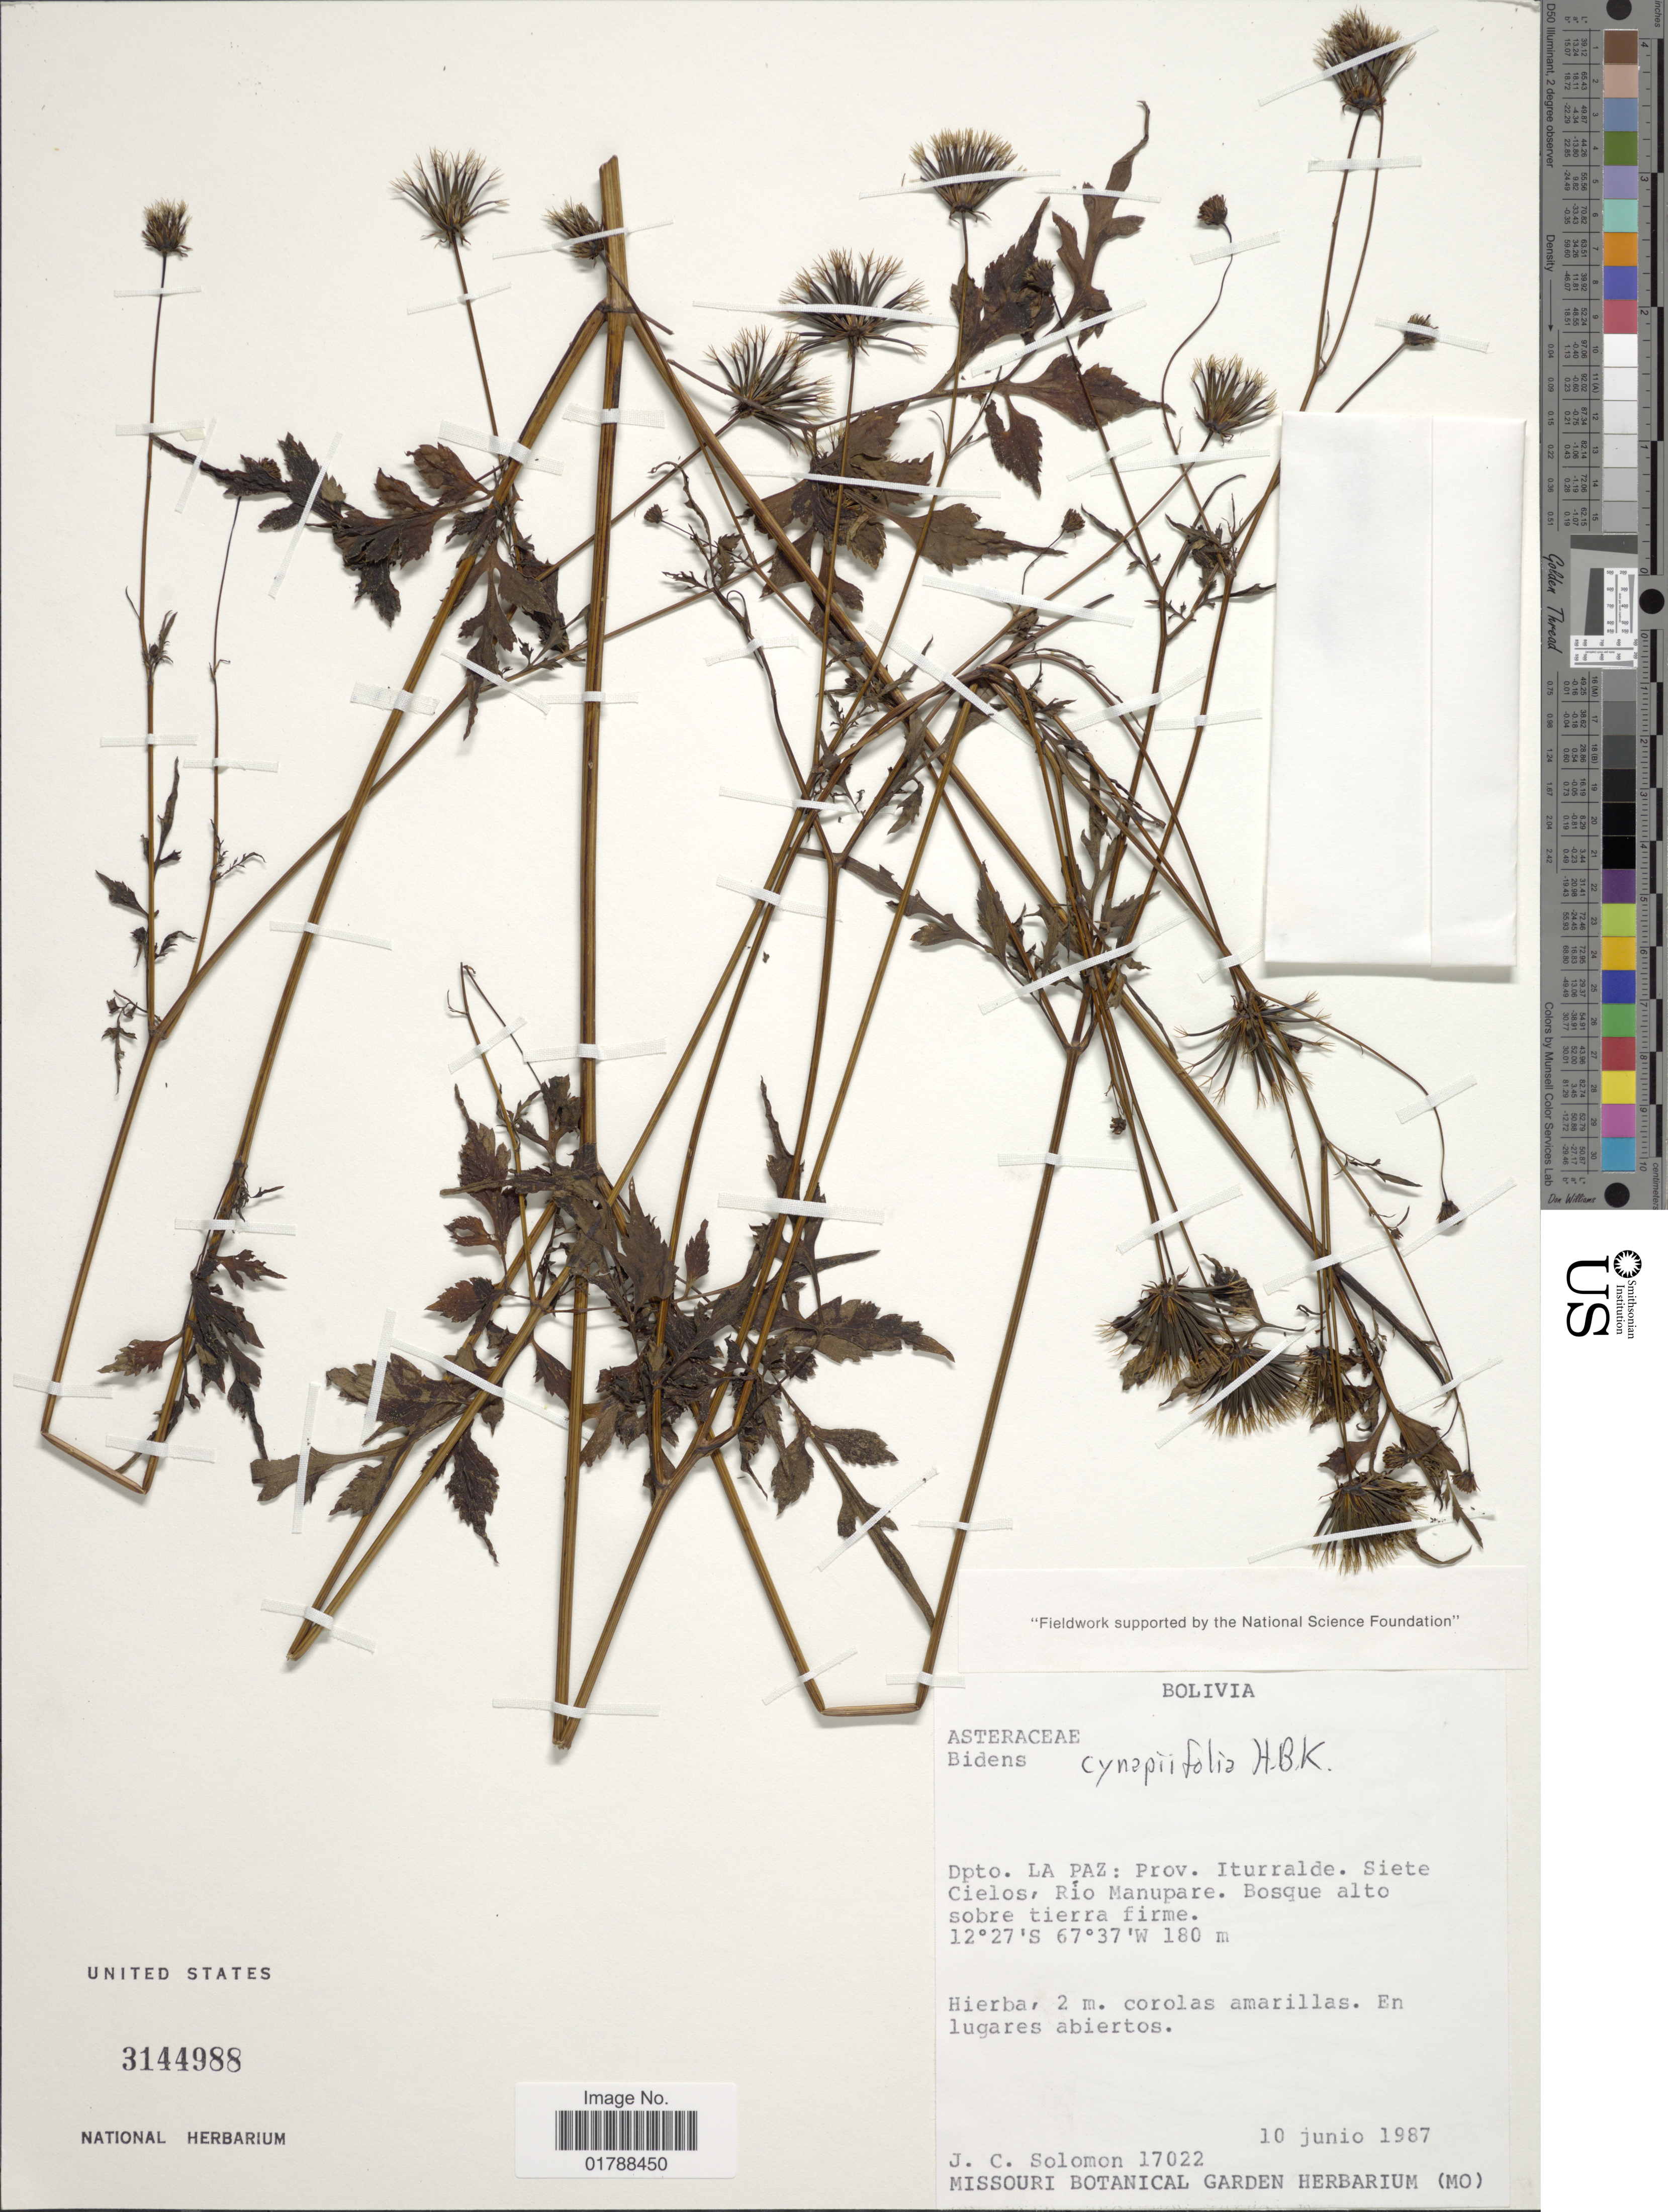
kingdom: Plantae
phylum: Tracheophyta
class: Magnoliopsida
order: Asterales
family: Asteraceae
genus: Bidens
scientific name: Bidens cynapiifolia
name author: Kunth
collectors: J. C. Solomon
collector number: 17022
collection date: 1987-06-10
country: Bolivia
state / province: La Paz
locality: Prov. Iturralde. Siete Cielos, Rio Manupare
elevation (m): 180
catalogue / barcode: US 3144988